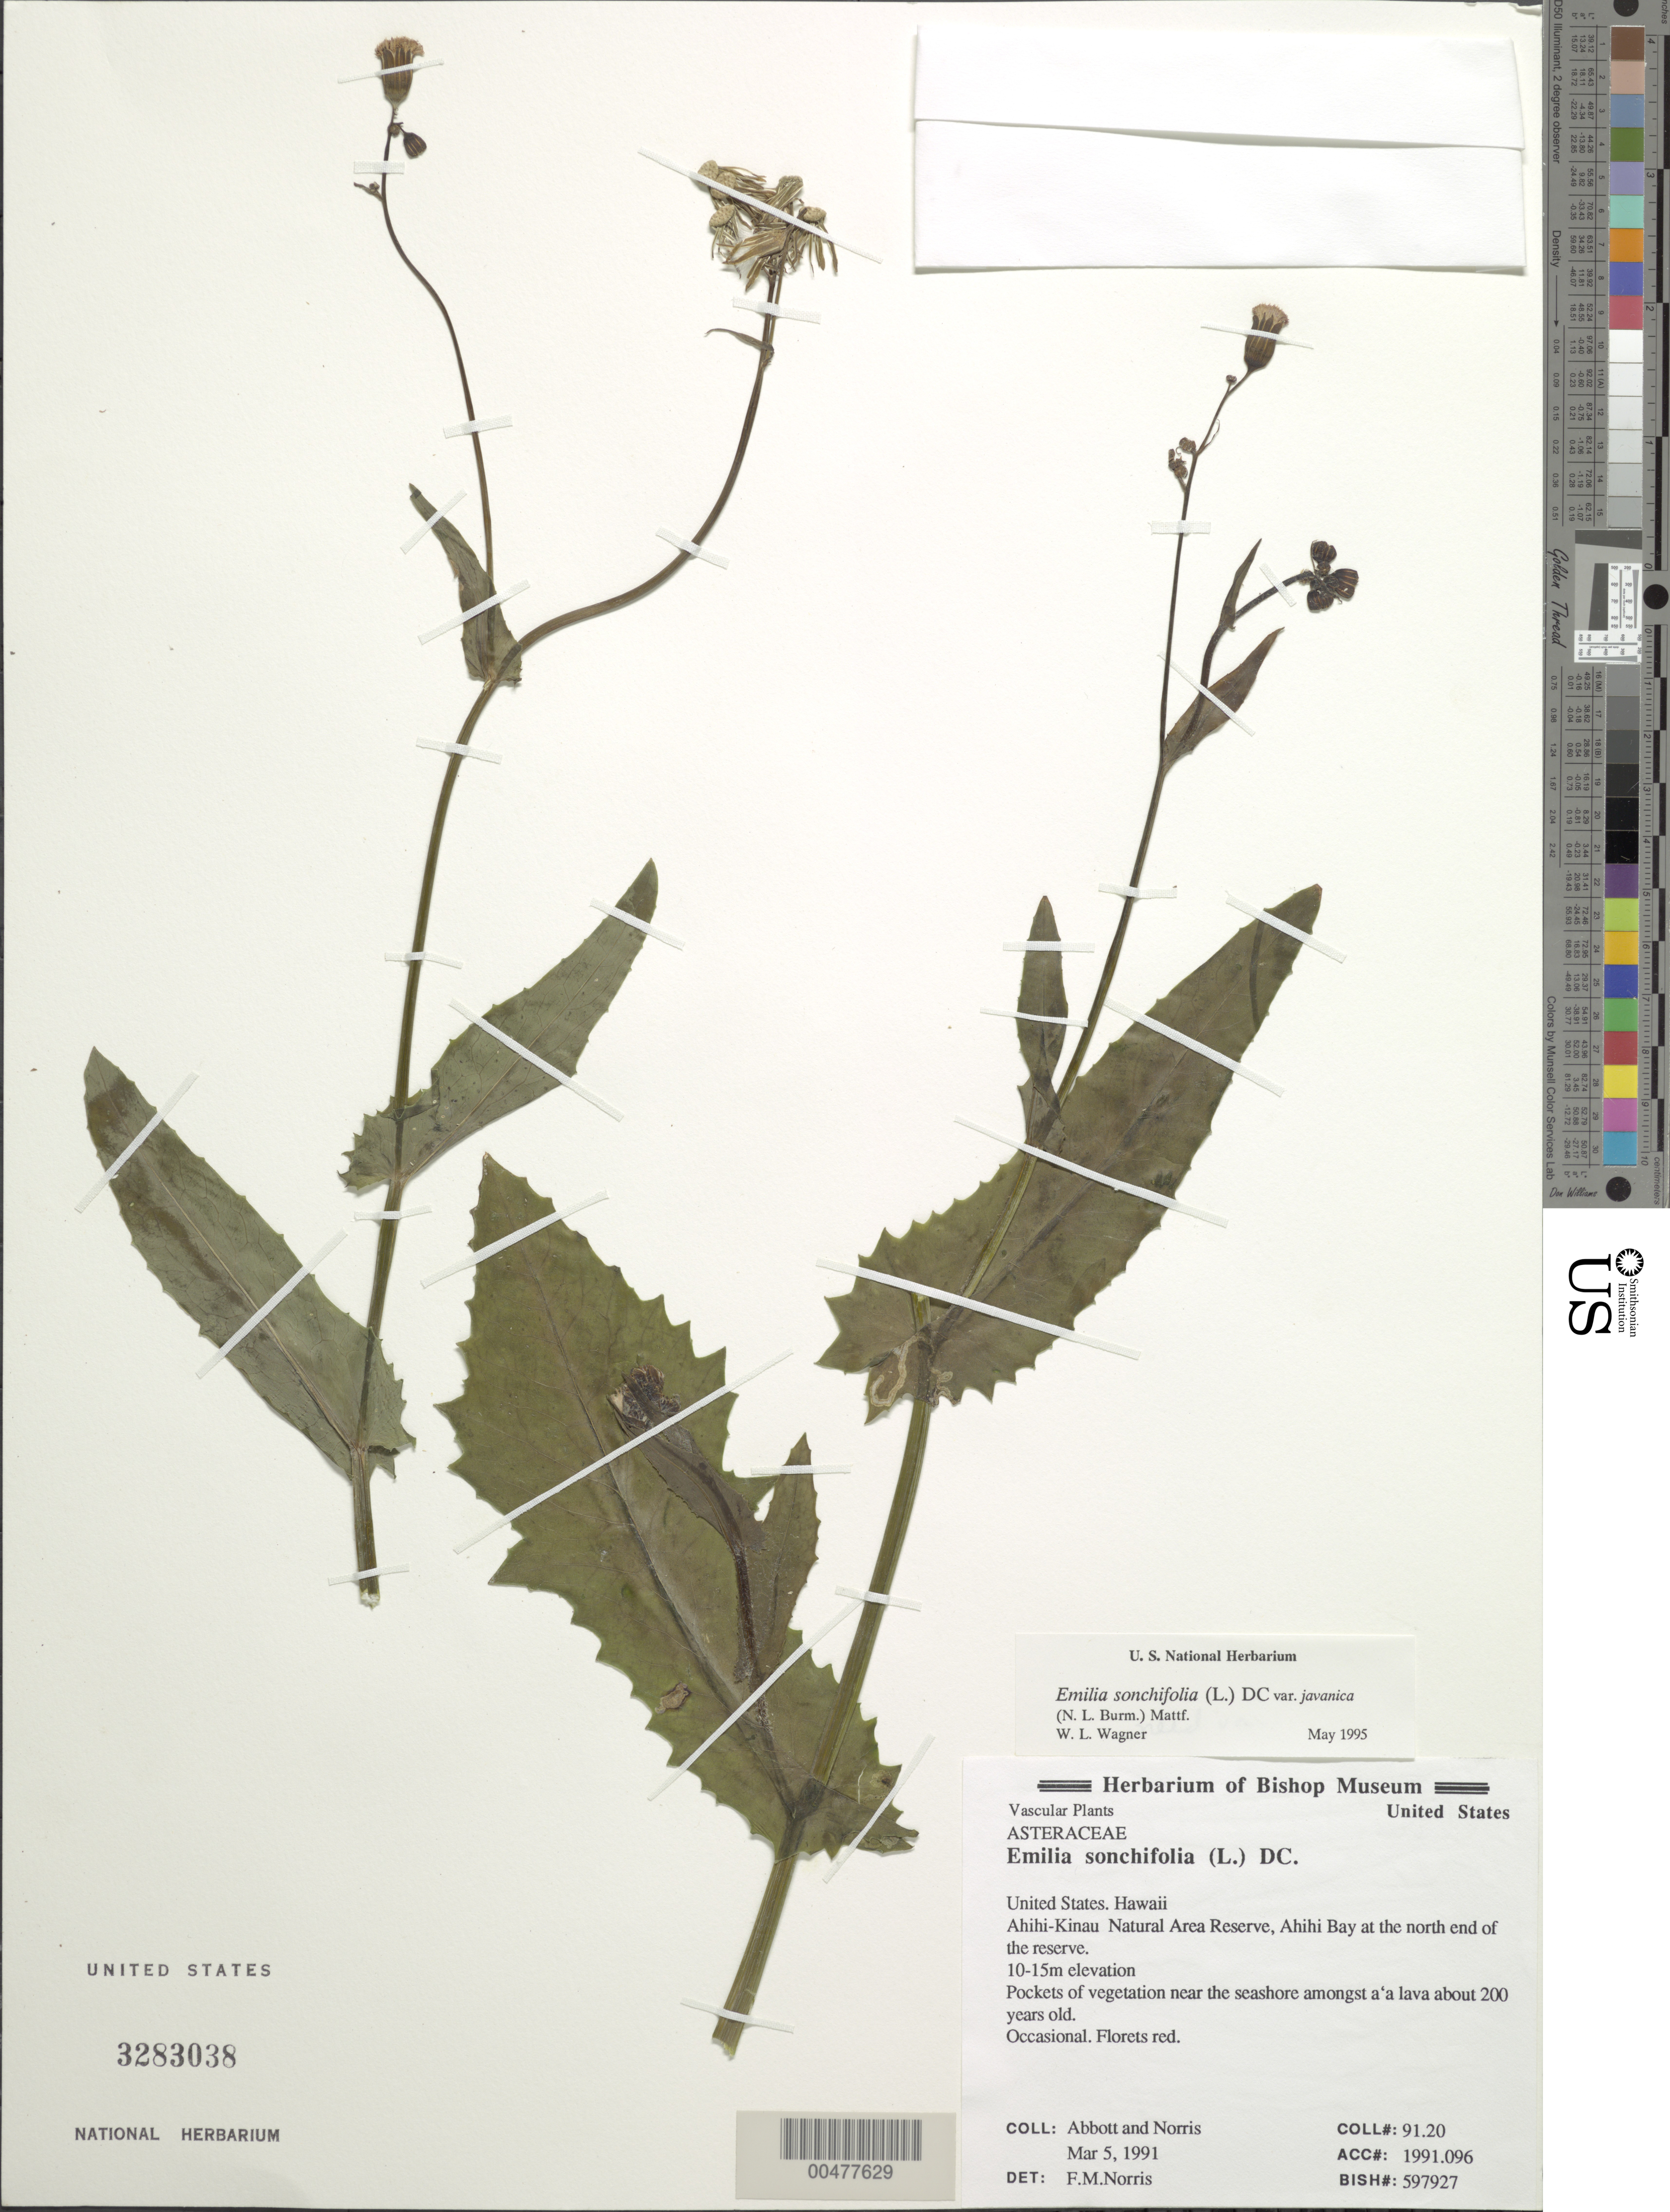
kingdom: Plantae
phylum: Tracheophyta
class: Magnoliopsida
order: Asterales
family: Asteraceae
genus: Emilia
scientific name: Emilia sonchifolia var. javanica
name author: (Burm. f.) Mattf.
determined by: Wagner, W. L., (BOT), Smithsonian Institution - National Museum of Natural History (UNITED STATES)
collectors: -- Abbott & J. N. Norris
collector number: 91.20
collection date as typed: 5 Mar 1991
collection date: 1991-03-05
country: United States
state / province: Hawaii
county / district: Hawaii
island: Hawaii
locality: Ahihi-Kinau Natural Area Reserve, Ahihi Bay at the N end of the reserve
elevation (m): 10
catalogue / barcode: US 3283038